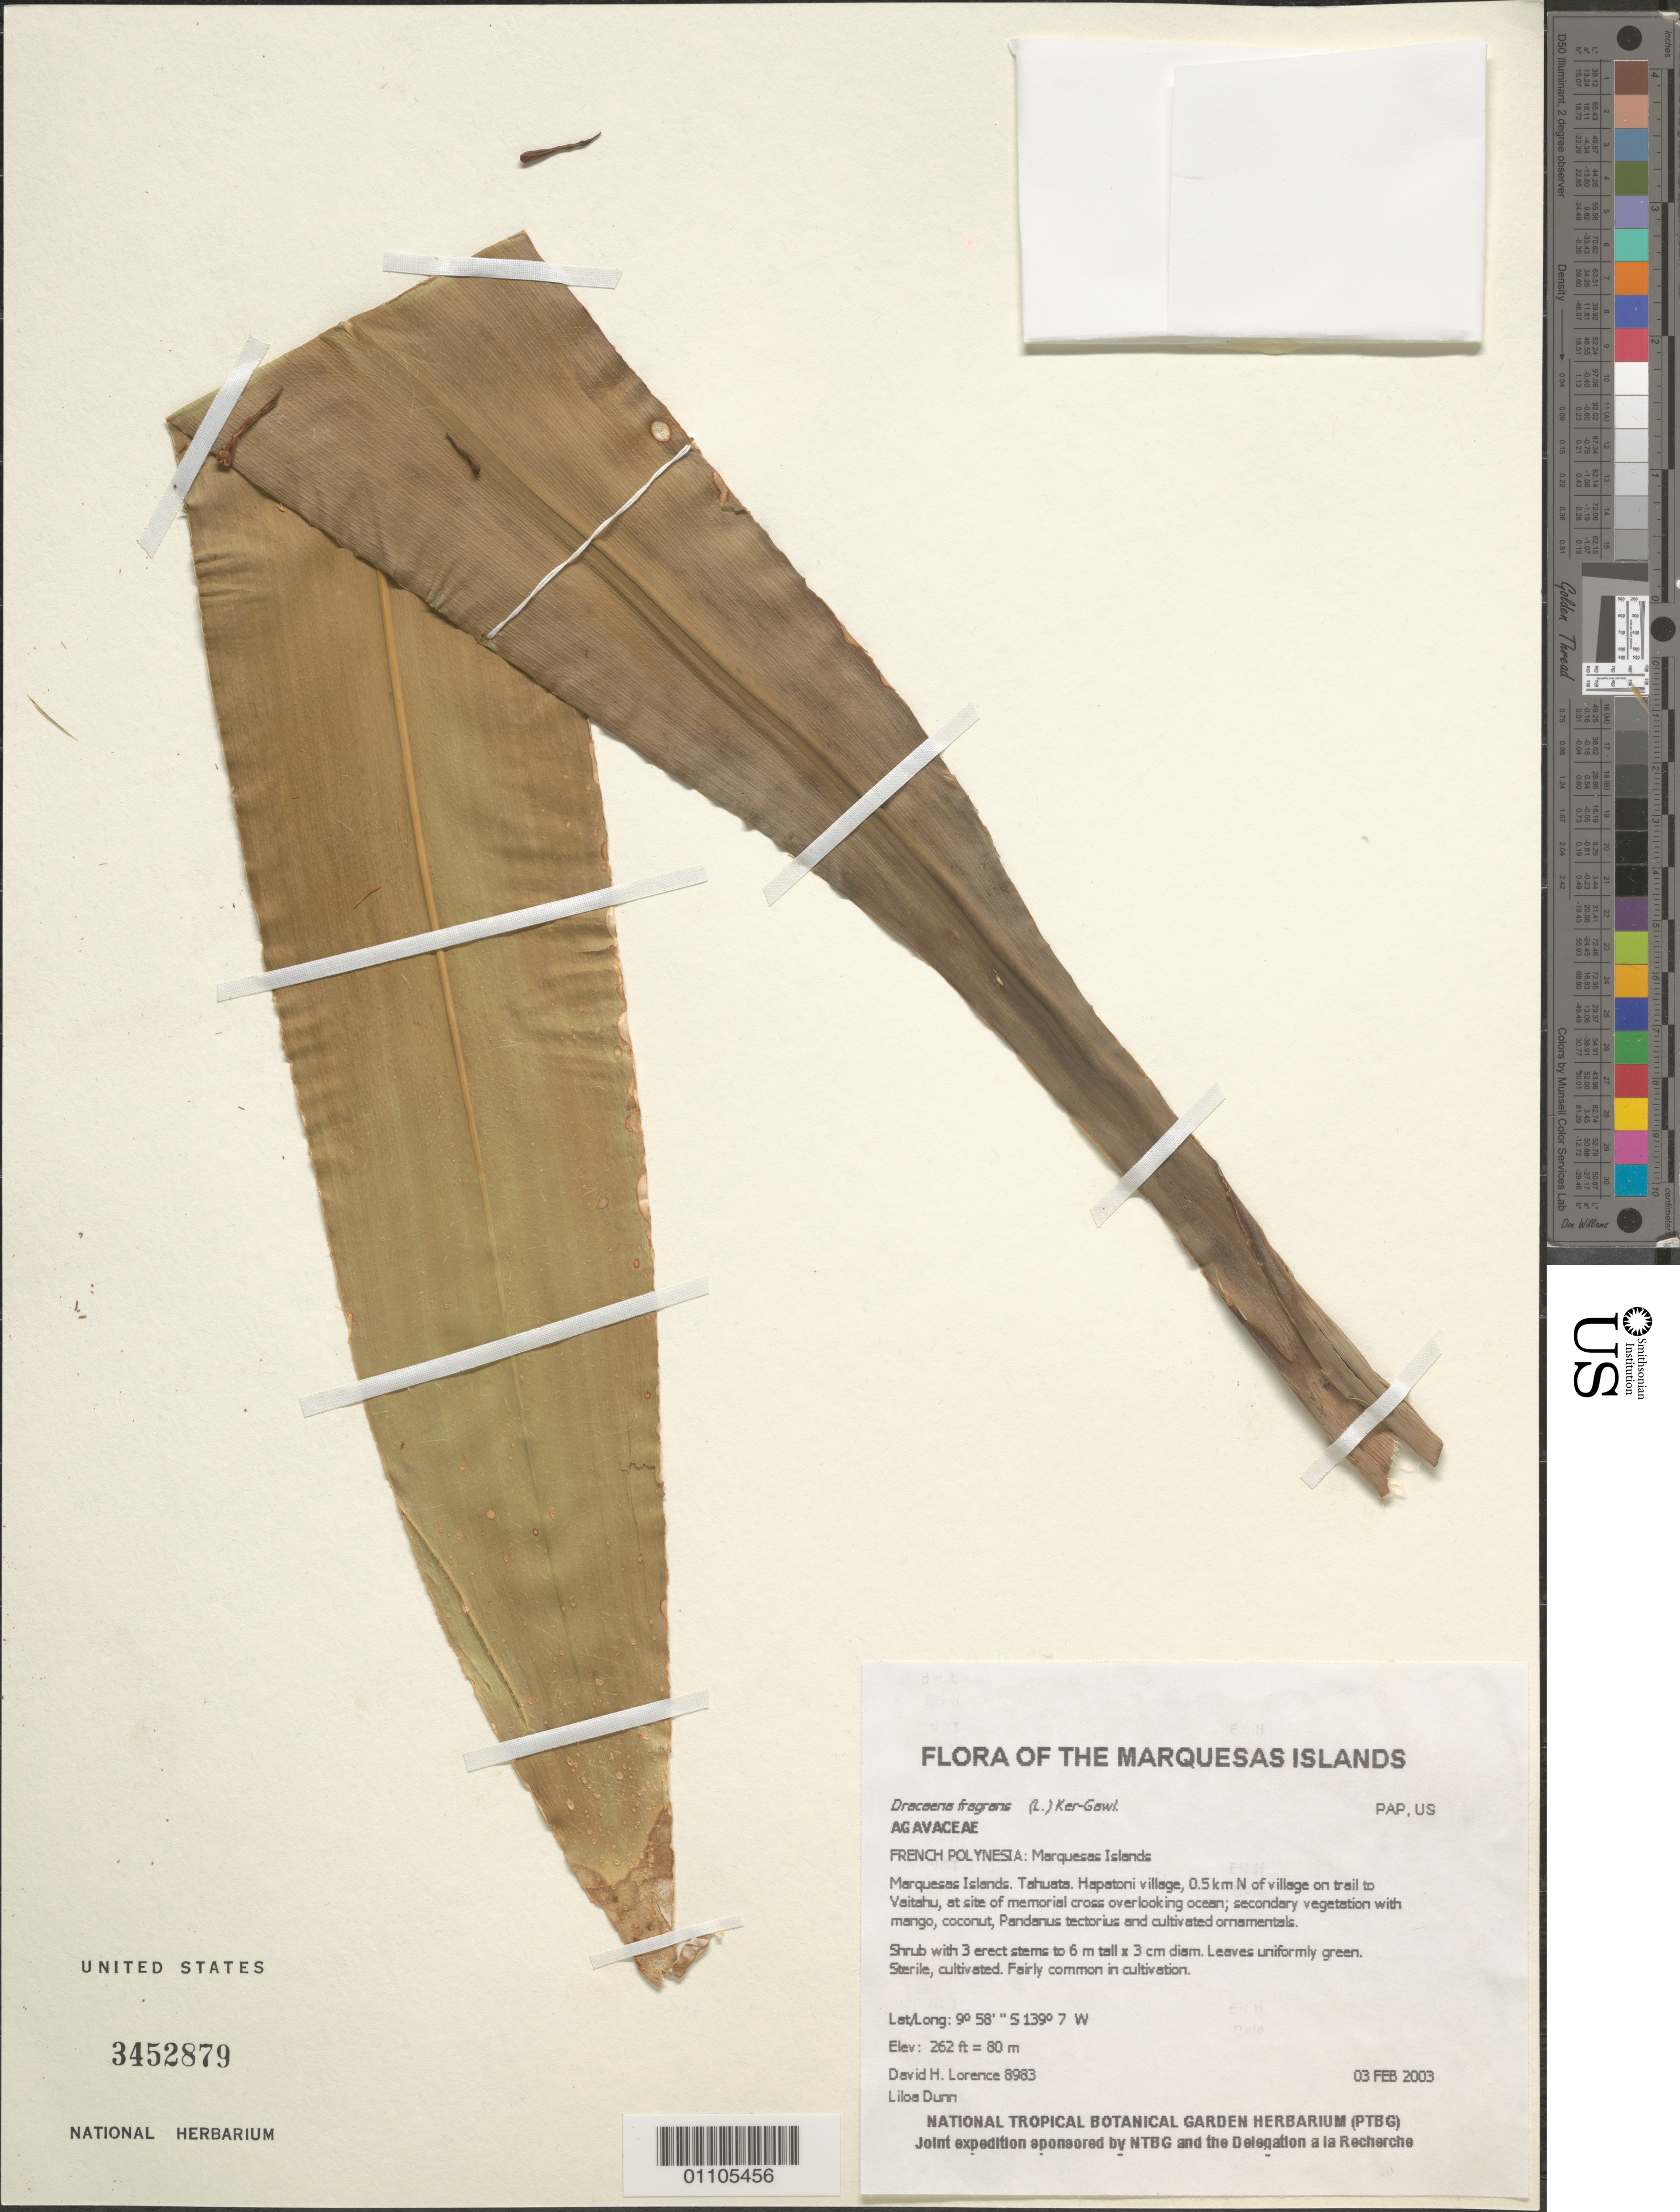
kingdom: Plantae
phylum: Tracheophyta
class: Liliopsida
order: Asparagales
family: Asparagaceae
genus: Dracaena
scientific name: Dracaena fragrans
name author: (L.) Ker Gawl.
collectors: D. Lorence & L. Dunn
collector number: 8983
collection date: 2003-02-03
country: French Polynesia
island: Tahuata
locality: Hapatoni village, 0.5 km N of village on trail to Vaitahu, at site of memorial cross overlooking ocean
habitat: Secondary vegetation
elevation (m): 80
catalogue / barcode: US 3452879